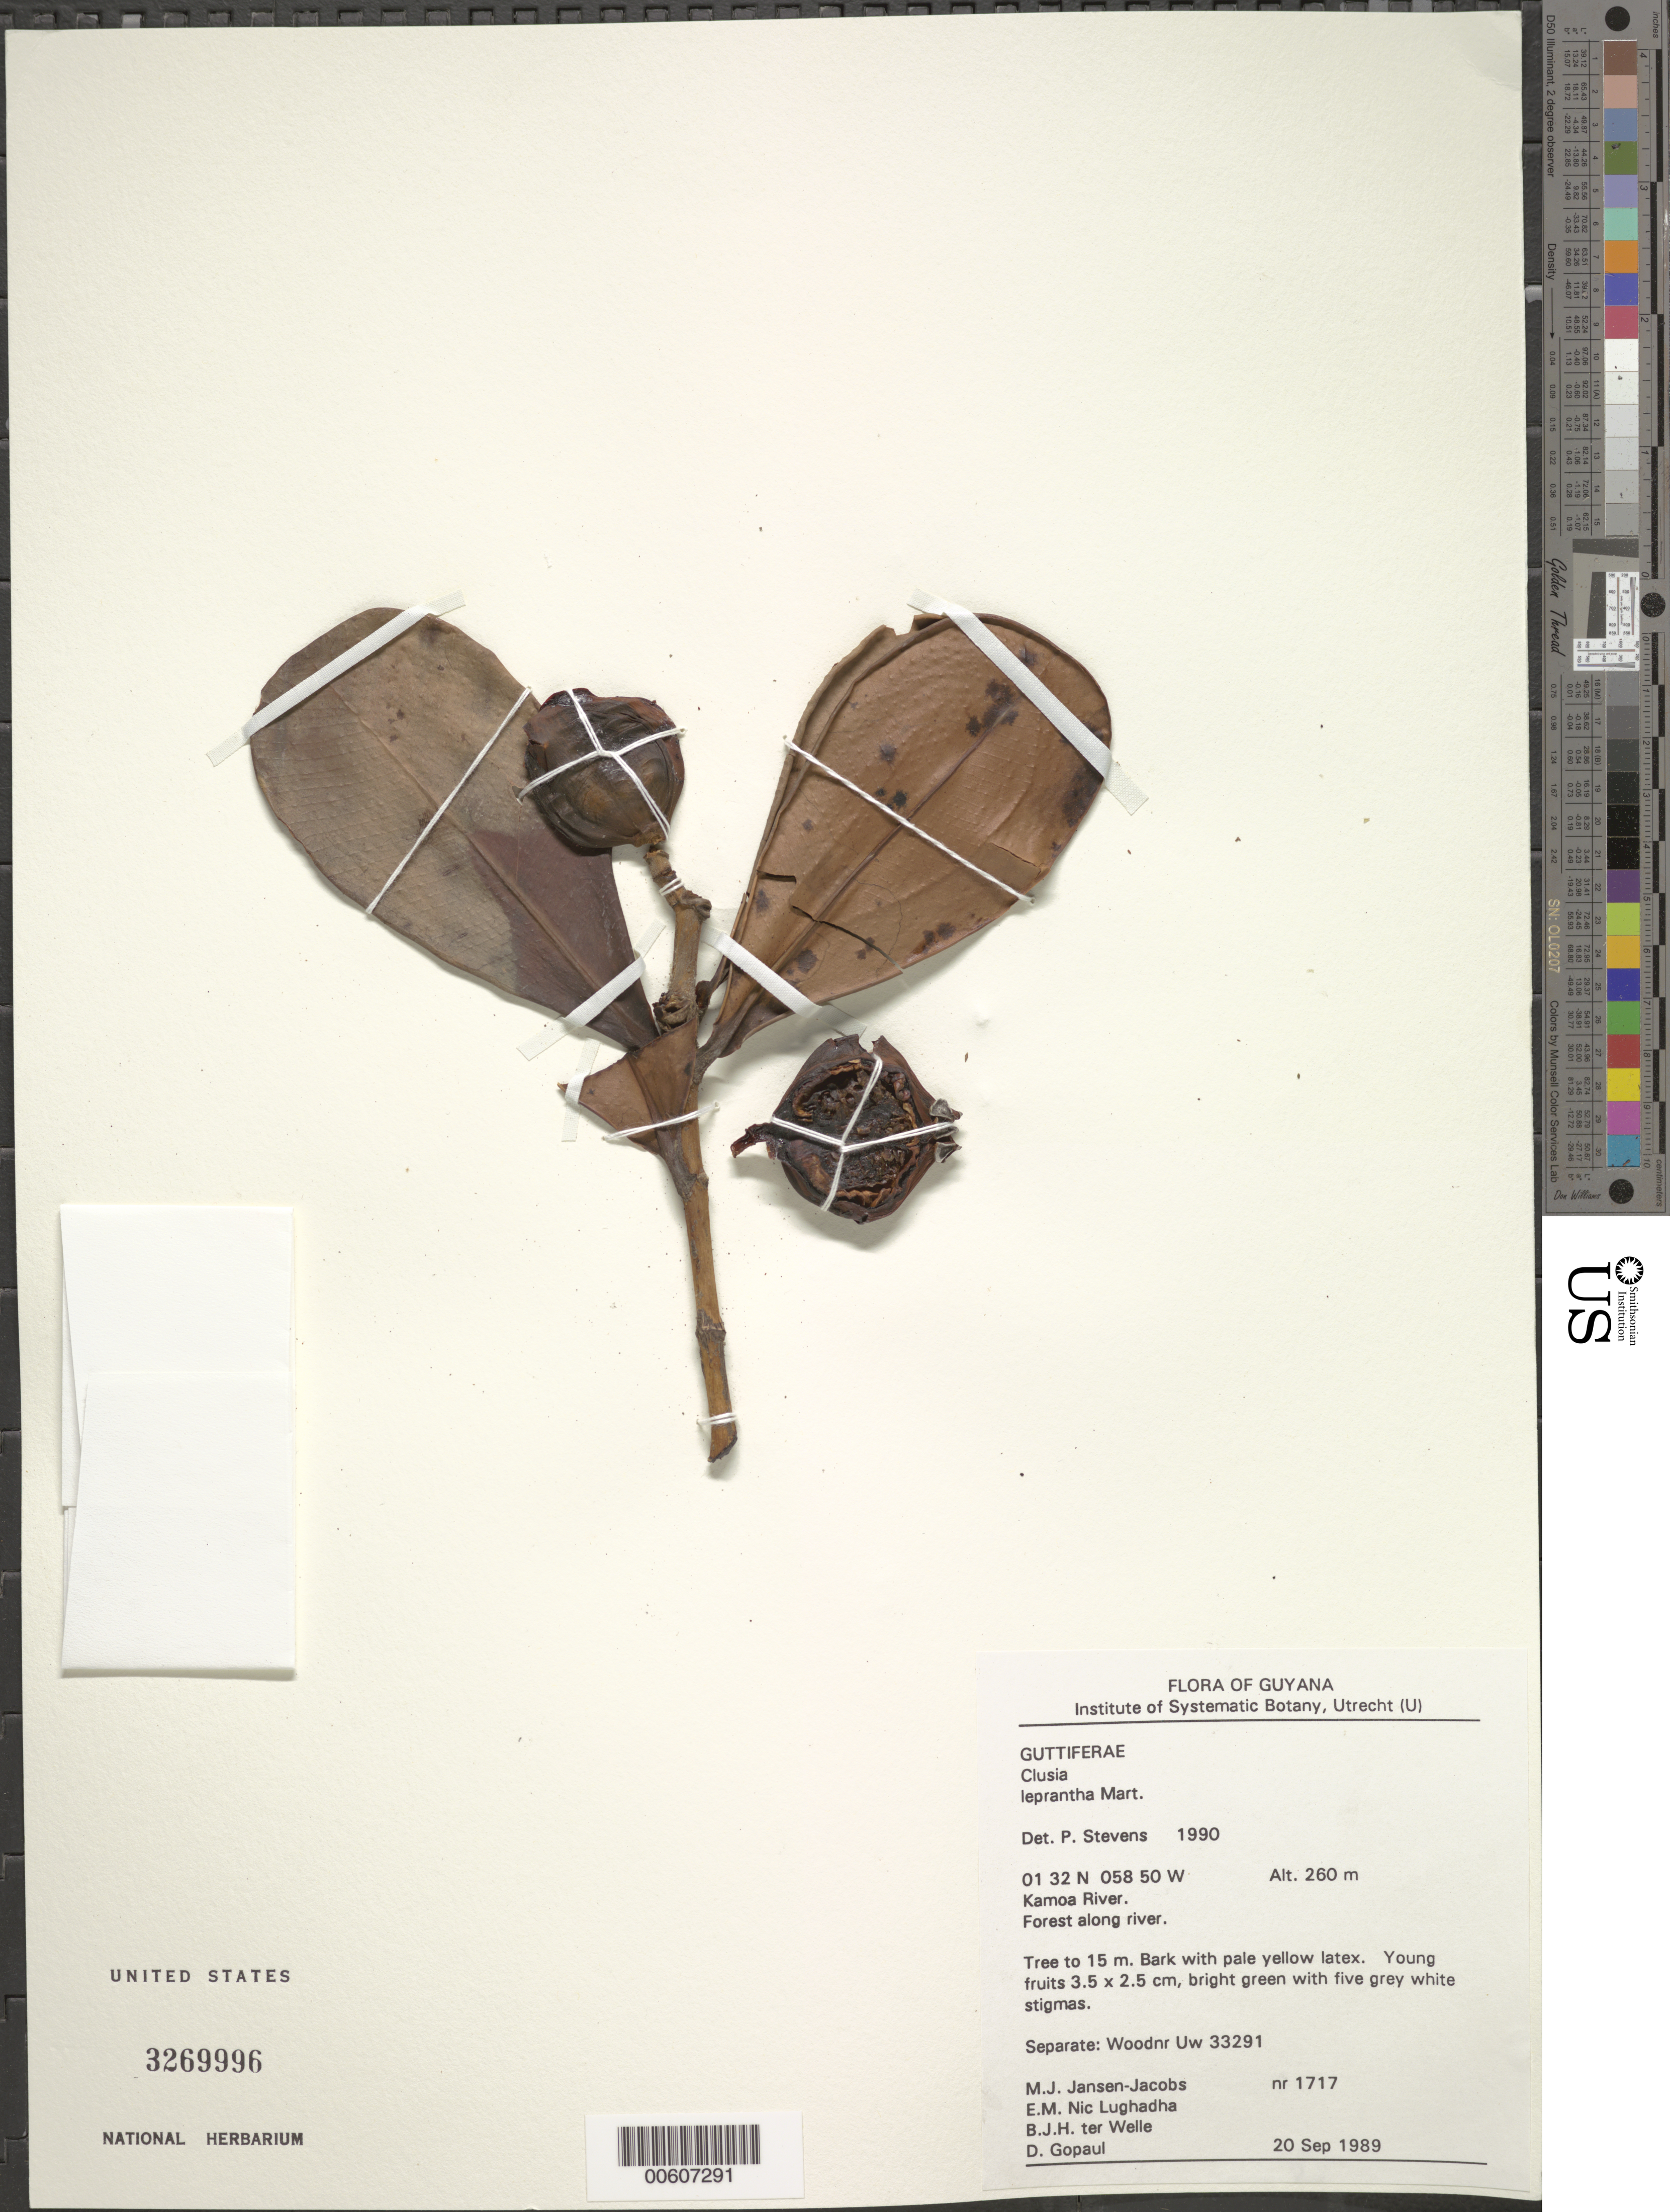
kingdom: Plantae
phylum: Tracheophyta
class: Magnoliopsida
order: Malpighiales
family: Clusiaceae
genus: Clusia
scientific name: Clusia leprantha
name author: Mart.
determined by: Stevens, P. F.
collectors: M. J. Jansen-Jacobs, E. Nic Lughadha, B. Welle & D. Gopaul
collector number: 1717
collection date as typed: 20-Sep-89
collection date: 1989-09-20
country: Guyana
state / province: U. Takutu-U. Essequibo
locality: Kamoa River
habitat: Forest along river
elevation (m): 260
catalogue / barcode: US 3269996